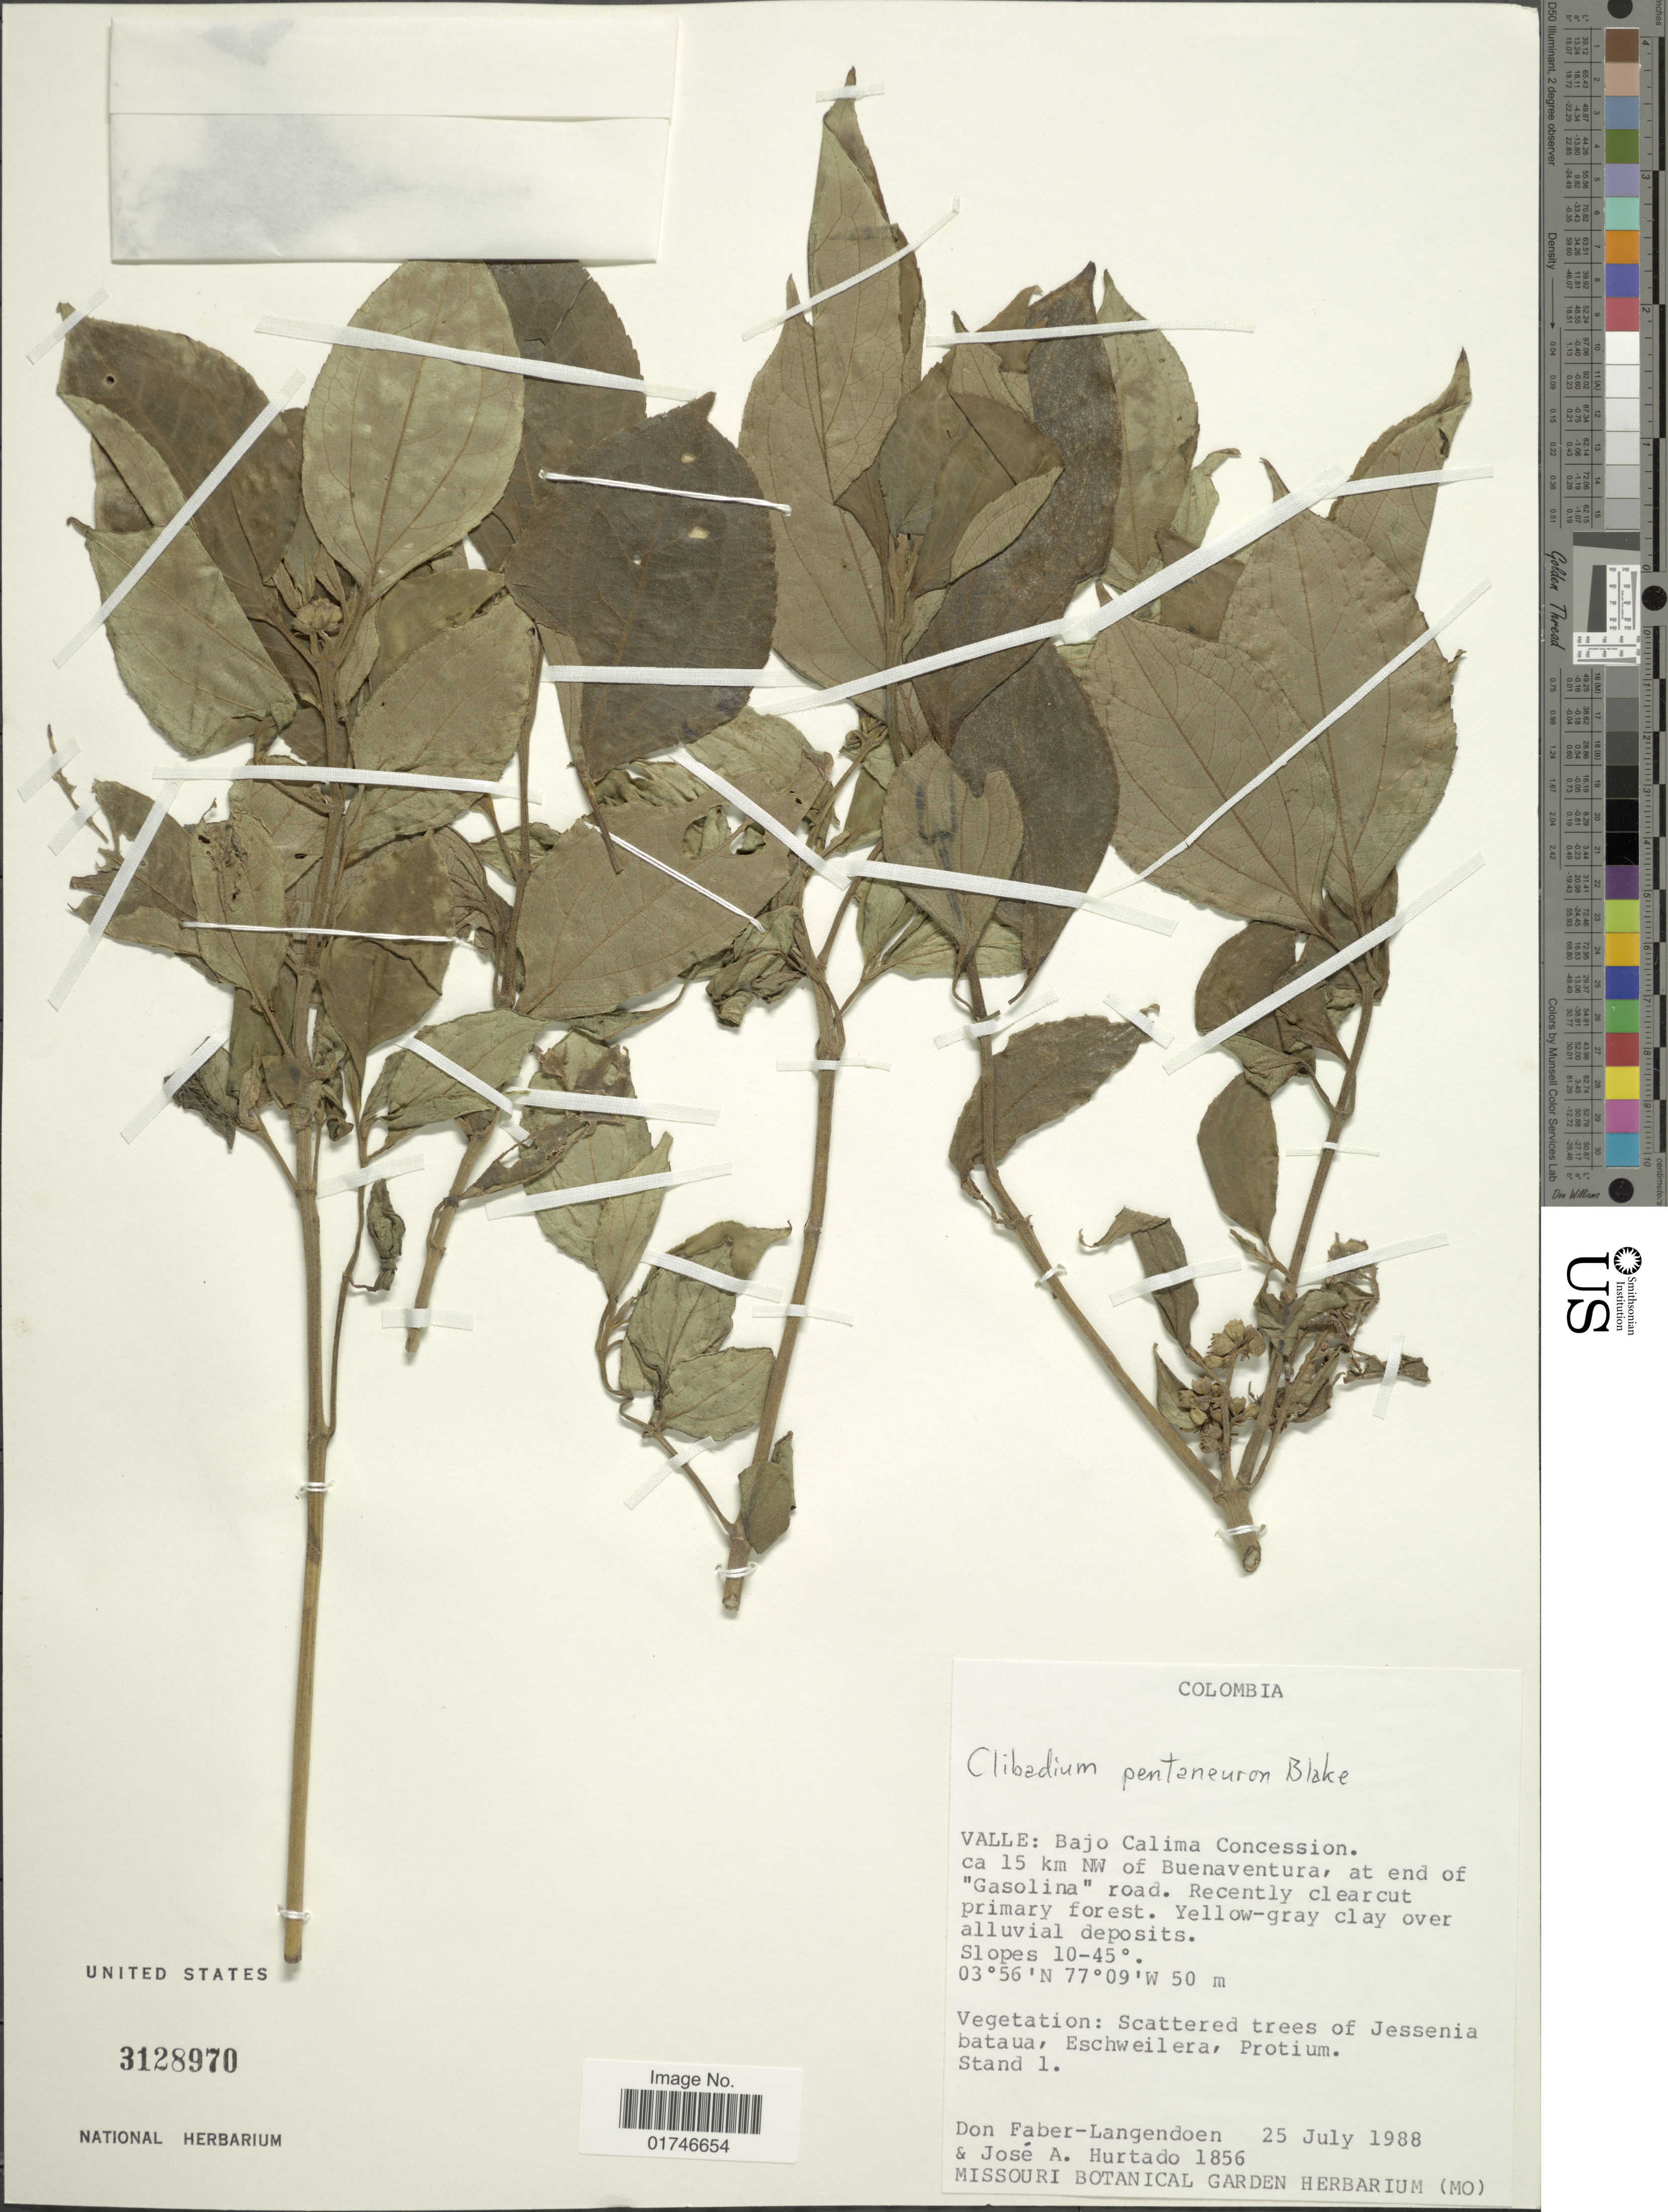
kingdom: Plantae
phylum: Tracheophyta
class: Magnoliopsida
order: Asterales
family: Asteraceae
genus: Clibadium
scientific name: Clibadium pentaneuron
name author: S.F. Blake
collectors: D. Faber-Langendoen & J. Hurtado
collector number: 1856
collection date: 1988-07-25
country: Colombia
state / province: Valle del Cauca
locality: Valle: Bajo Calima Concession ca. 15 km NW of Buenaventura, at end of "Gasolina"road.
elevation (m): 50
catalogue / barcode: US 3128970